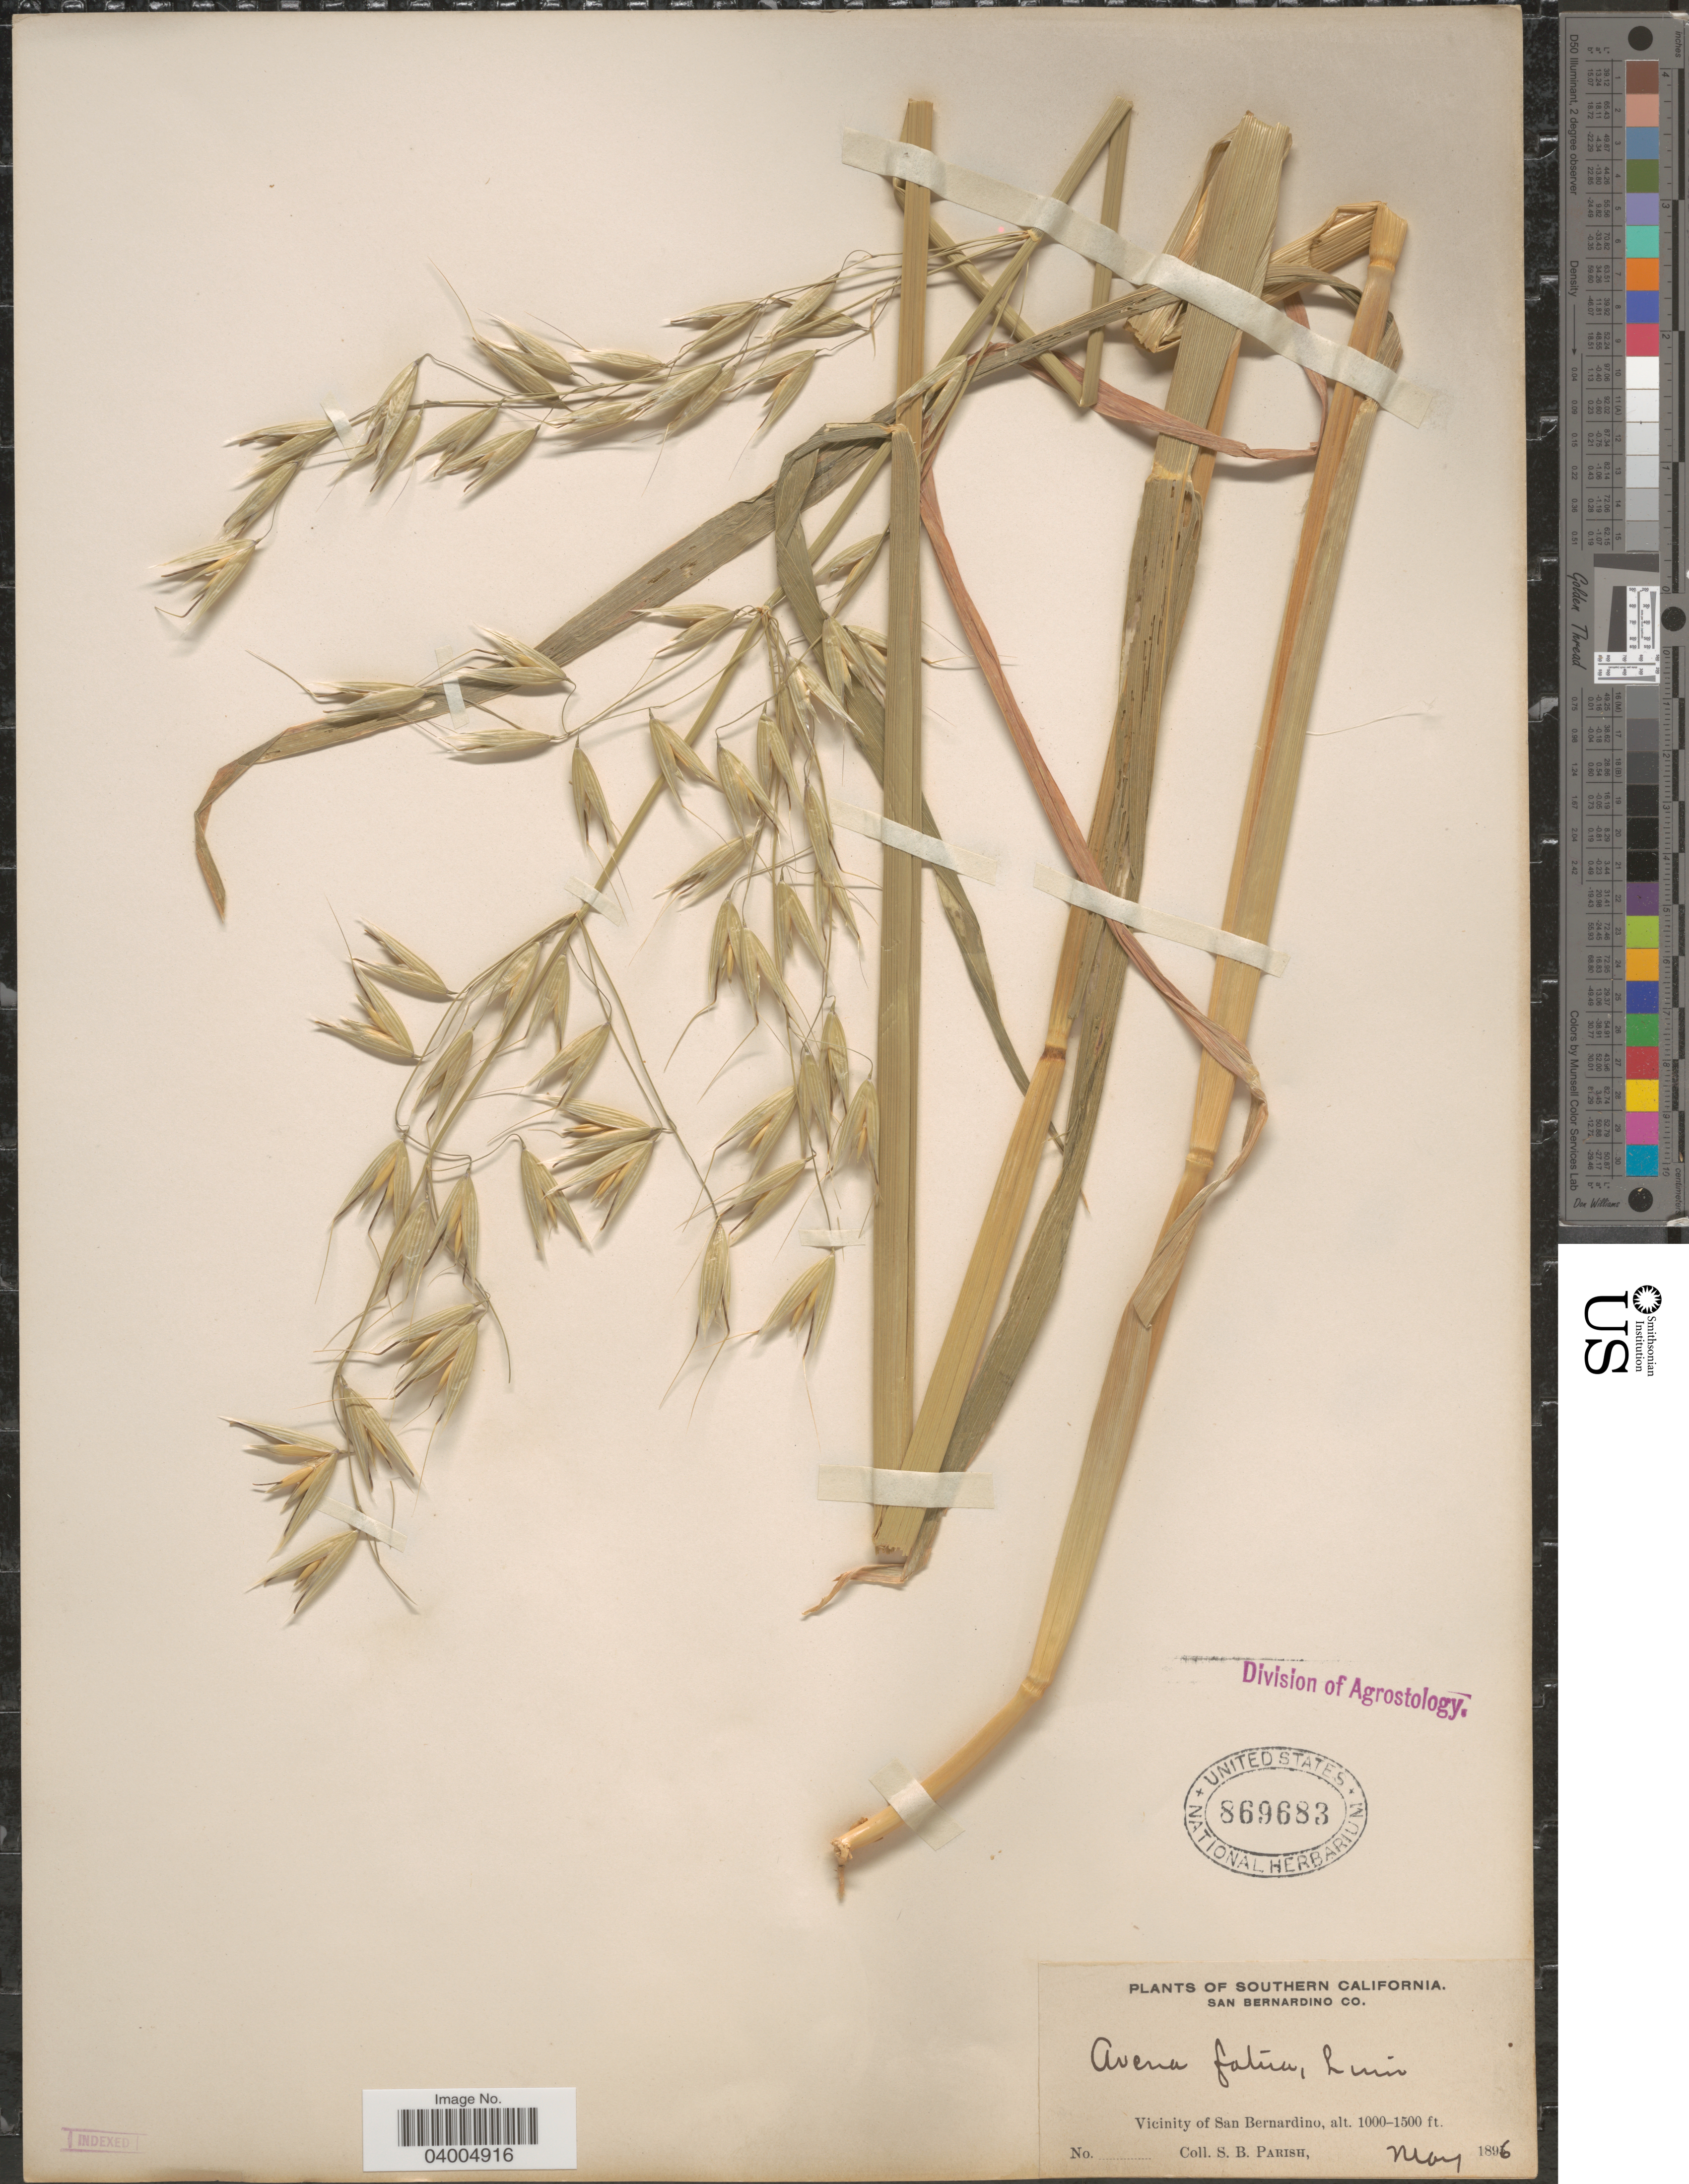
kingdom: Plantae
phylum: Tracheophyta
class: Liliopsida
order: Poales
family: Poaceae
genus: Avena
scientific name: Avena fatua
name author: L.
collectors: S. B. Parish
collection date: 1896-05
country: United States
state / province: California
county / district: San Bernardino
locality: Southern California. San Bernardino Co. Vicinity of San Bernardino.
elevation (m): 305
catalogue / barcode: US 869683